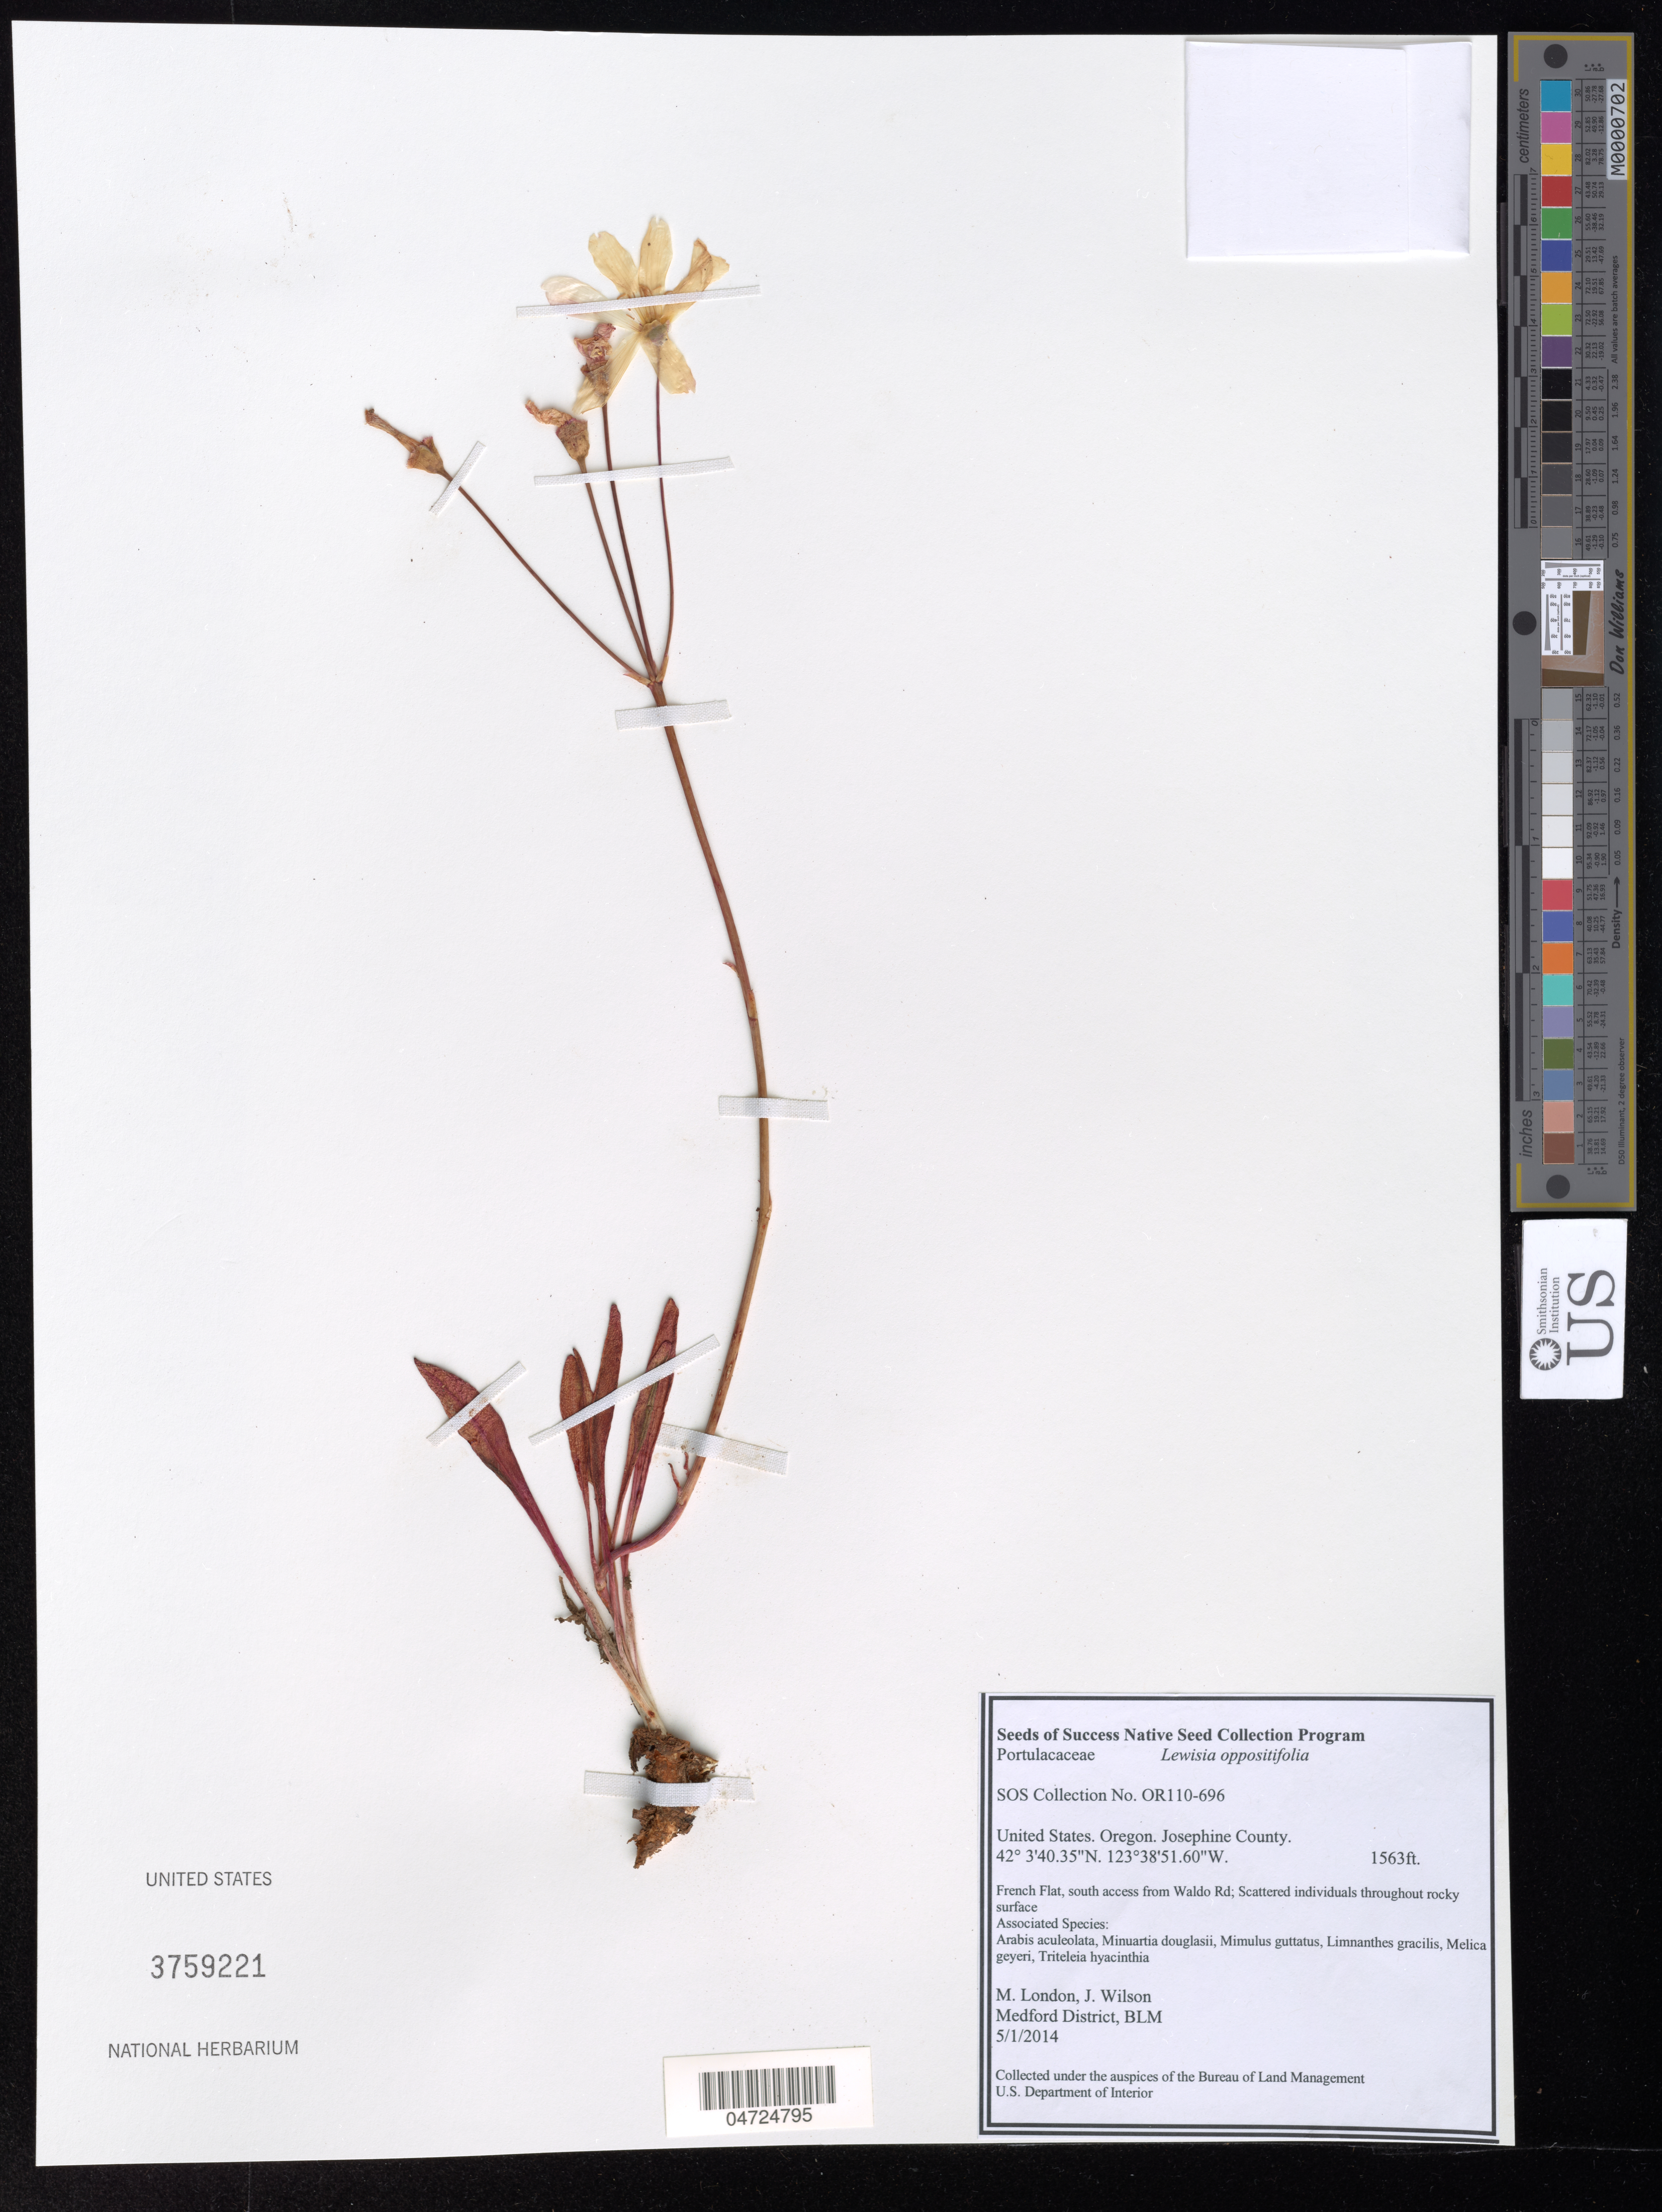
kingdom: Plantae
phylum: Tracheophyta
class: Magnoliopsida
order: Caryophyllales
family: Montiaceae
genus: Lewisia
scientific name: Lewisia oppositifolia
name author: (S. Watson) B.L. Rob.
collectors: M. London & J. Wilson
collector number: OR110-696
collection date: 2014-05-01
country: United States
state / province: Oregon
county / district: Josephine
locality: Josephine County. French Flat, south access from Waldo Rd.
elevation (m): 476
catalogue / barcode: US 3759221